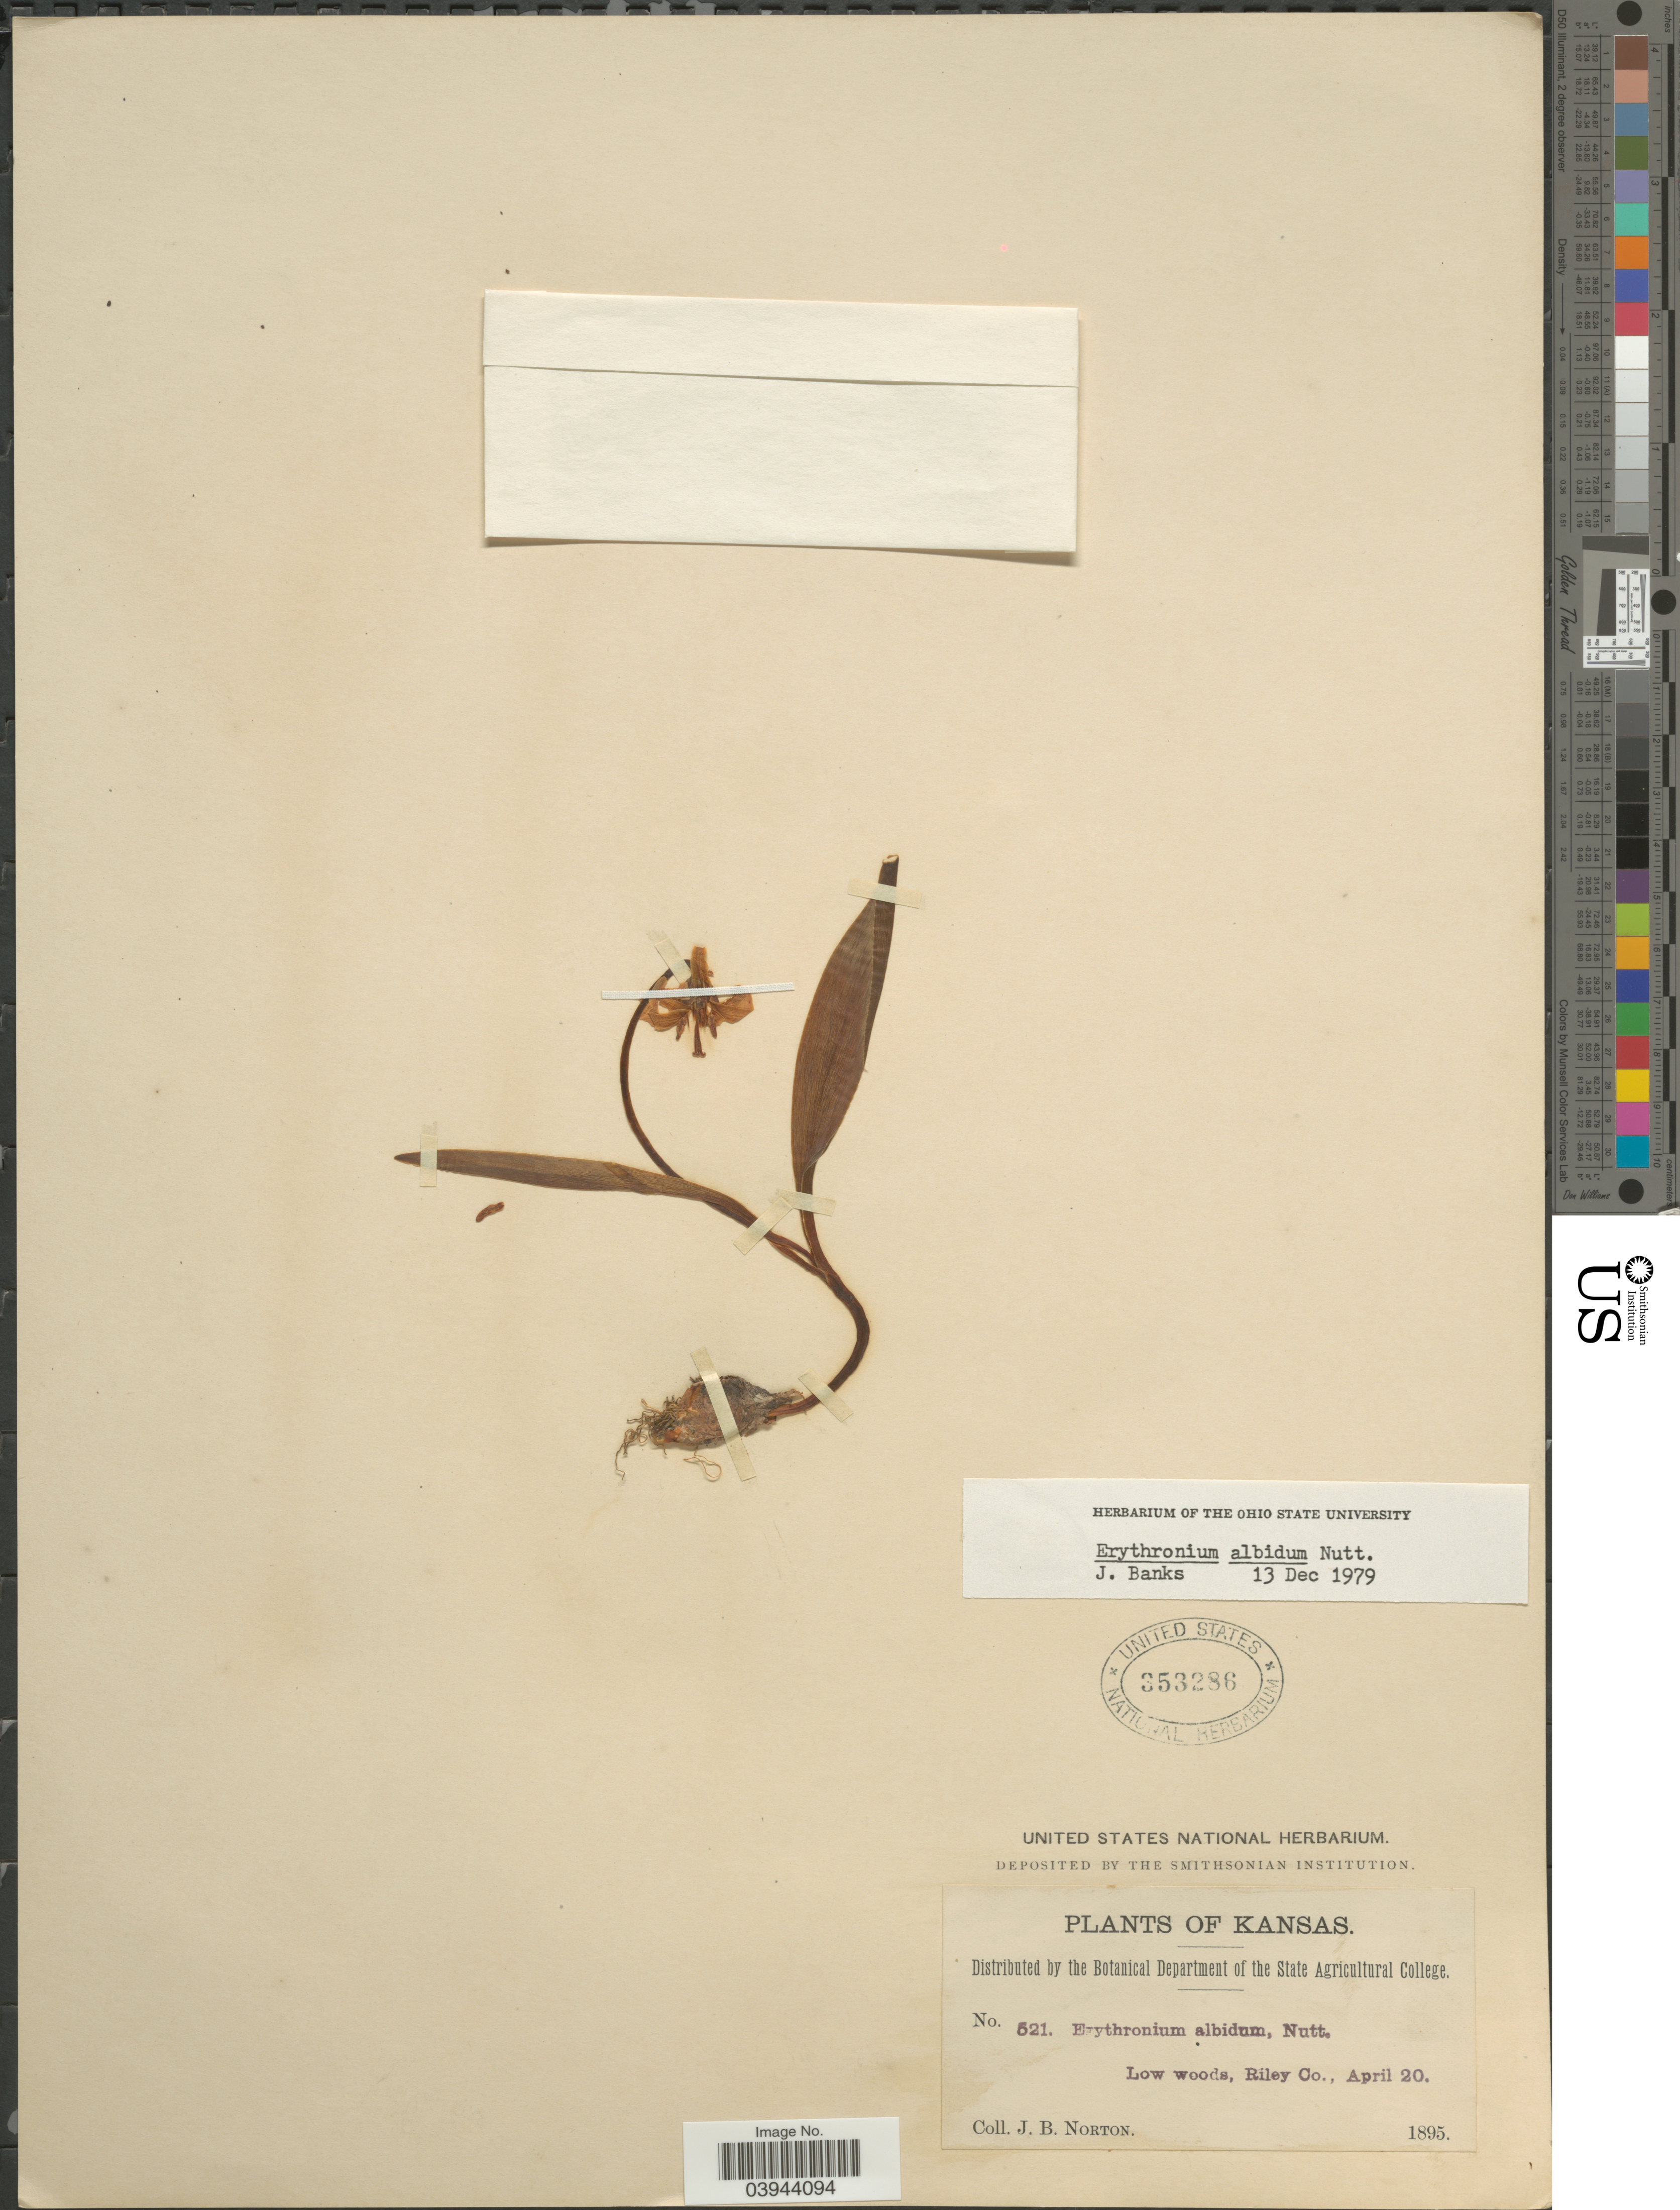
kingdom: Plantae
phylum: Tracheophyta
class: Liliopsida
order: Liliales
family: Liliaceae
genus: Erythronium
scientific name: Erythronium albidum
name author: Nutt.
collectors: J. B. Norton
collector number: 521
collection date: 1895-04-20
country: United States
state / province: Kansas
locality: Riley Co.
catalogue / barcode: US 353286